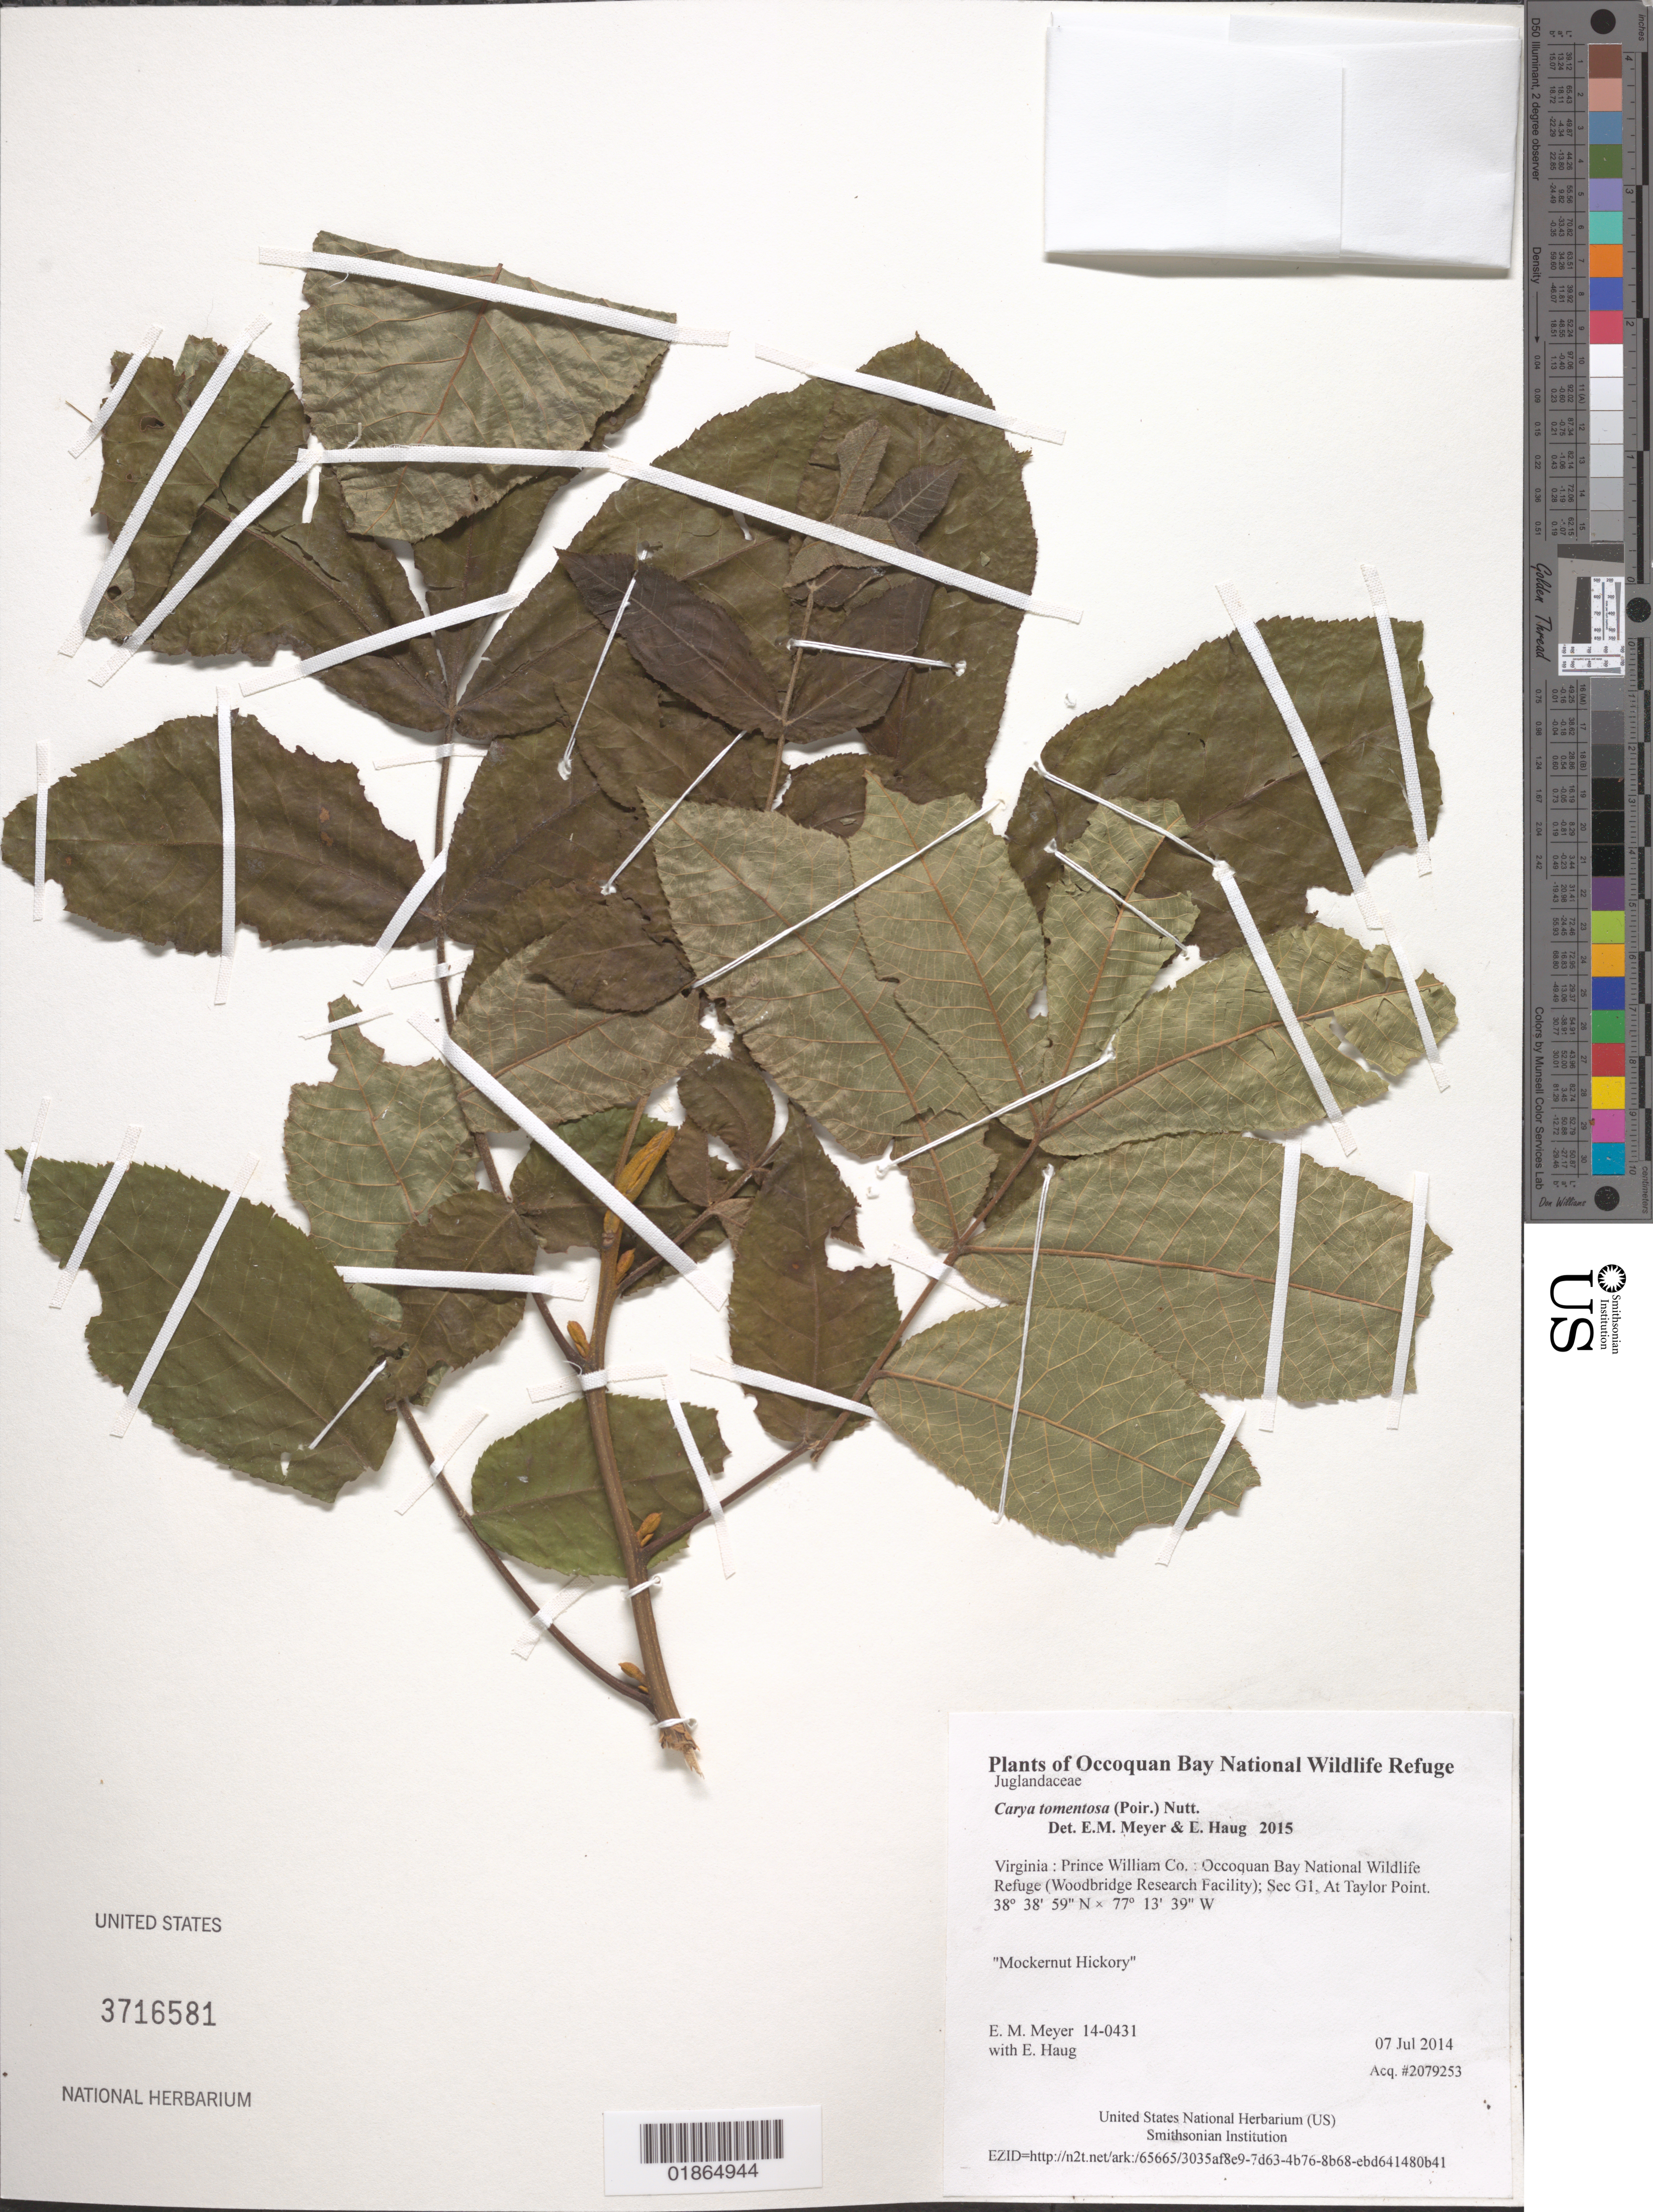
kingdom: Plantae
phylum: Tracheophyta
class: Magnoliopsida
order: Fagales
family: Juglandaceae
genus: Carya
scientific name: Carya tomentosa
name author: (Lam.) Nutt.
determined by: Meyer, E. M.; Haug, E.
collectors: E. M. Meyer & E. Haug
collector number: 14-0431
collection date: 2014-07-07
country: United States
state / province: Virginia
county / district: Prince William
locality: Occoquan Bay National Wildlife Refuge (Woodbridge Research Facility); Sec G1, At Taylor Point.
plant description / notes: Mockernut Hickory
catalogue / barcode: US 3716581